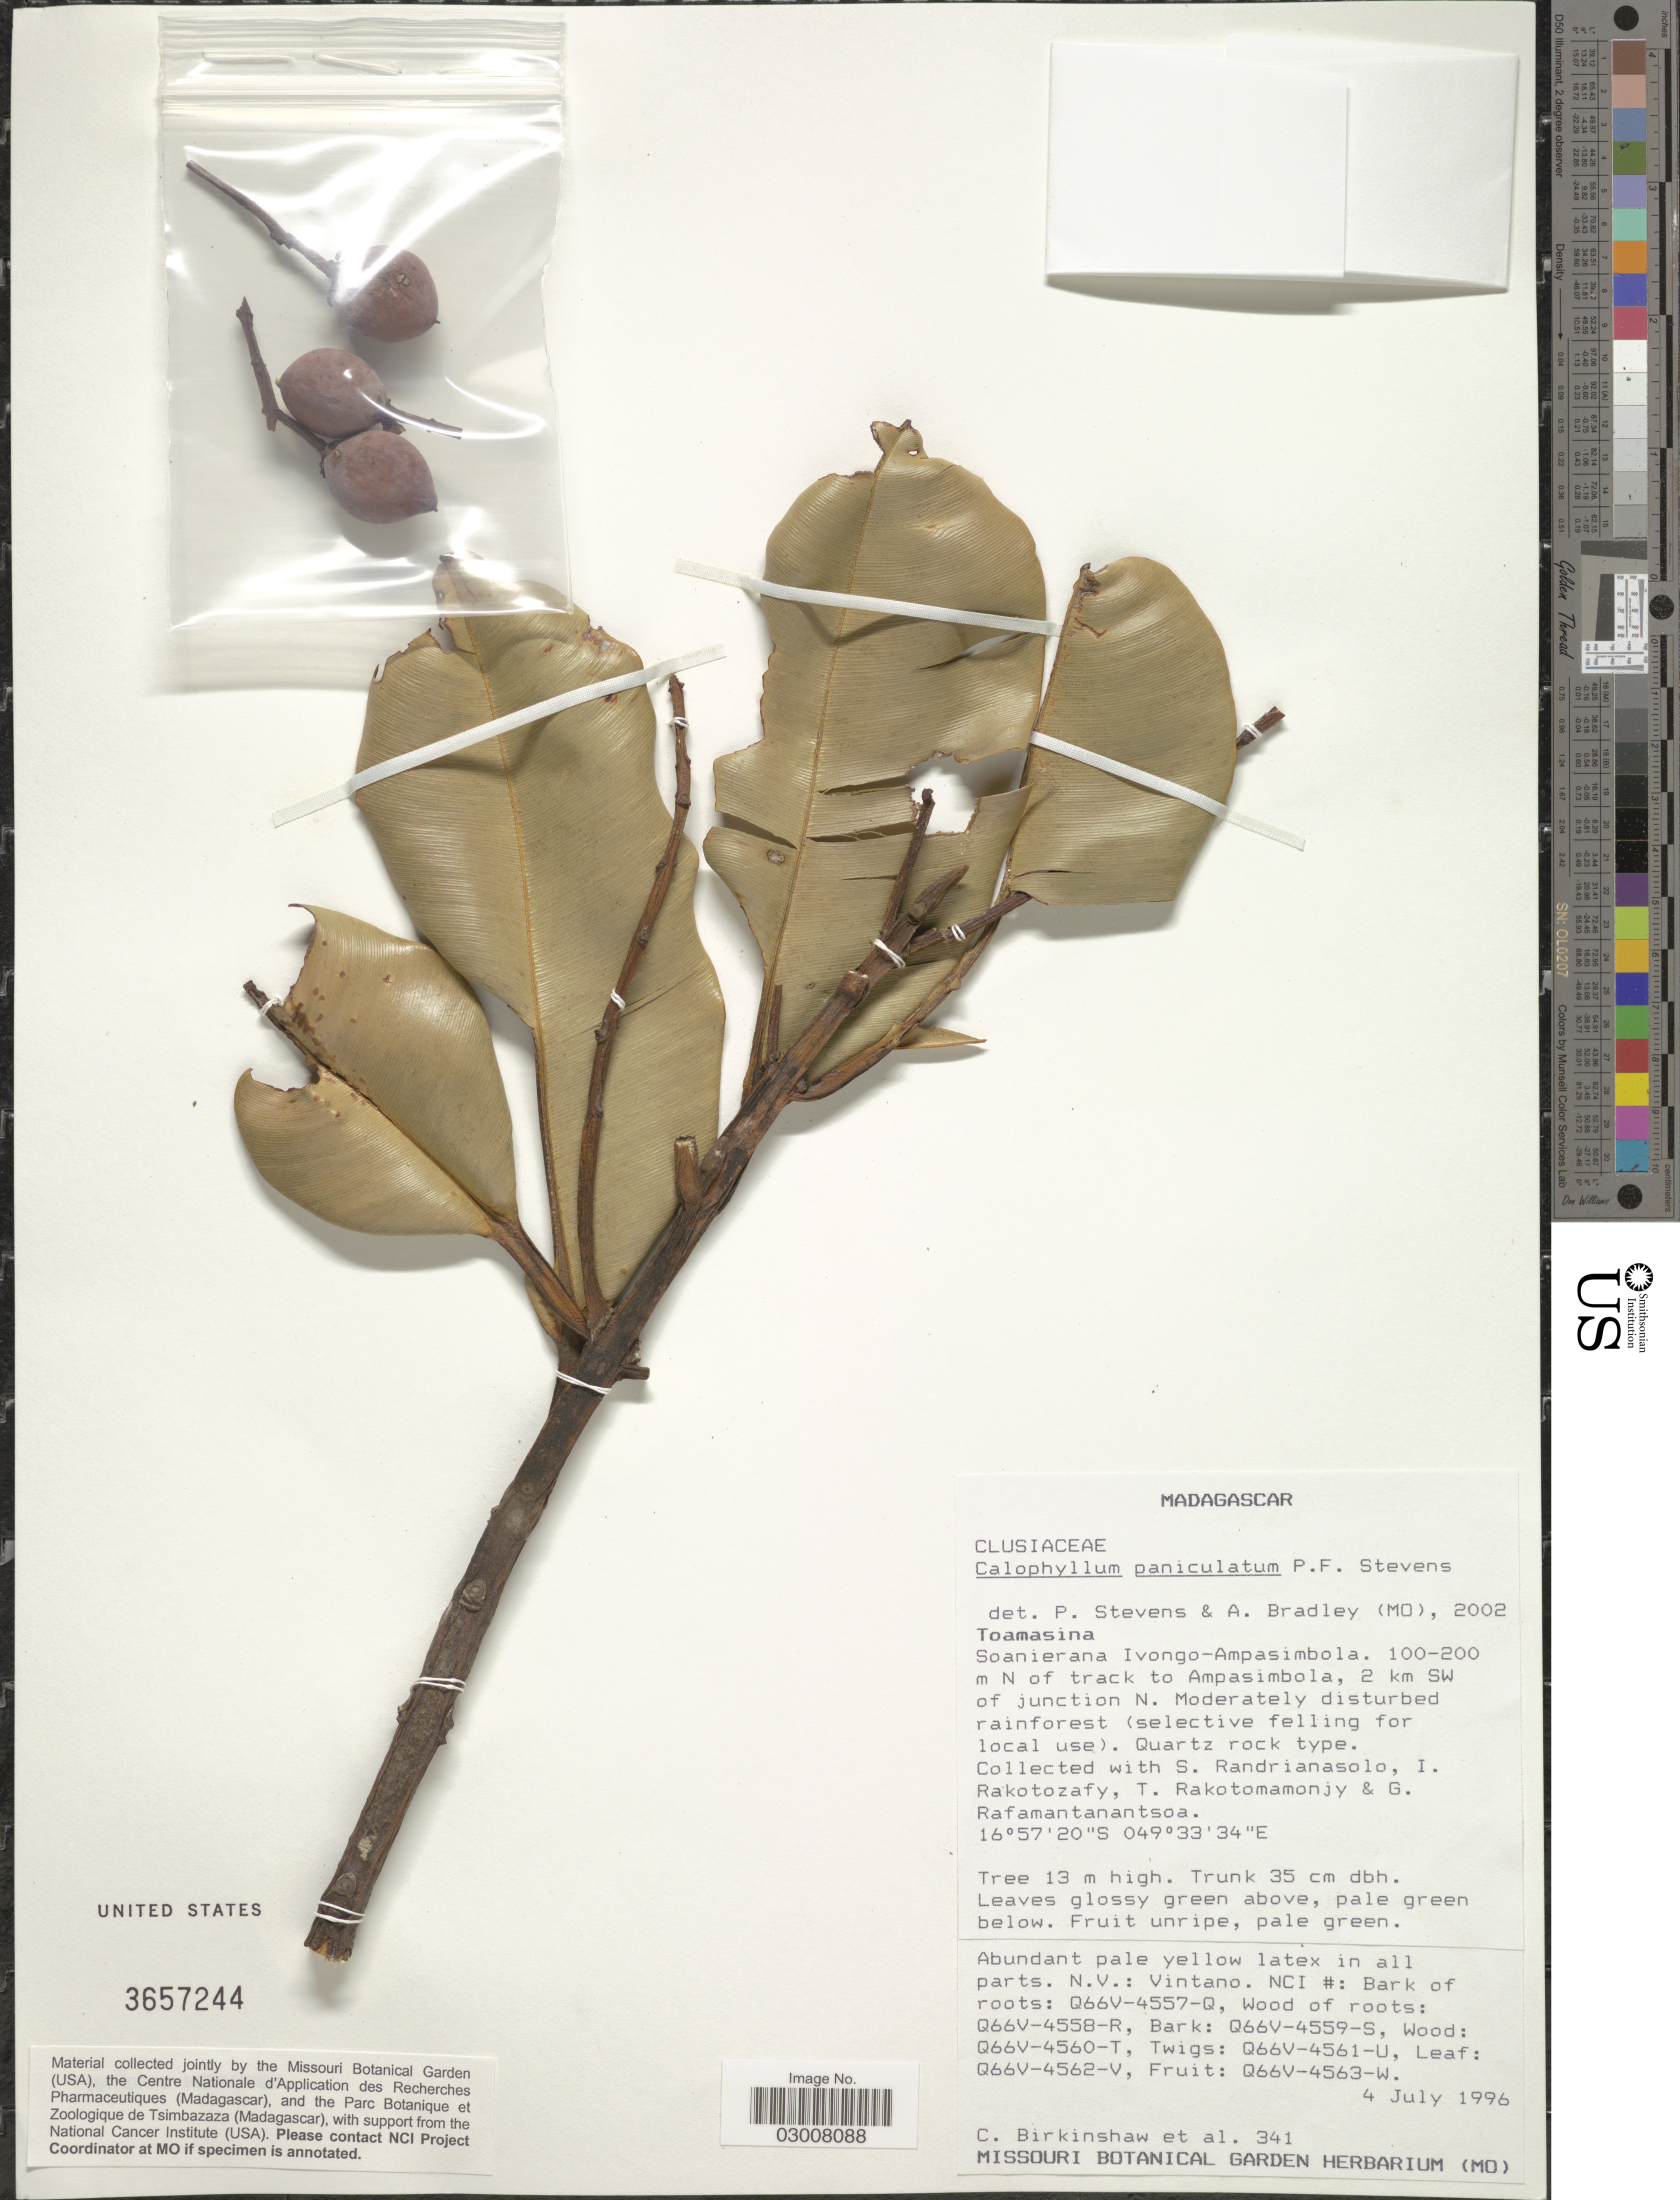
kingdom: Plantae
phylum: Tracheophyta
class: Magnoliopsida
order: Malpighiales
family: Calophyllaceae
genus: Calophyllum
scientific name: Calophyllum paniculatum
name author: P.F. Stevens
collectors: C. R. Birkinshaw, S. Randrianasolo, I. Rakotozafy, T. Rakotomamonjy & G. Rafamantanantsoa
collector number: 341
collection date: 1996-07-04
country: Madagascar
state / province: Analanjirofo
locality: Soanierana Ivongo-Ampasimbola. 100-200 m N of track to Ampasimbola, 2 km SW of junction N.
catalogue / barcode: US 3657244